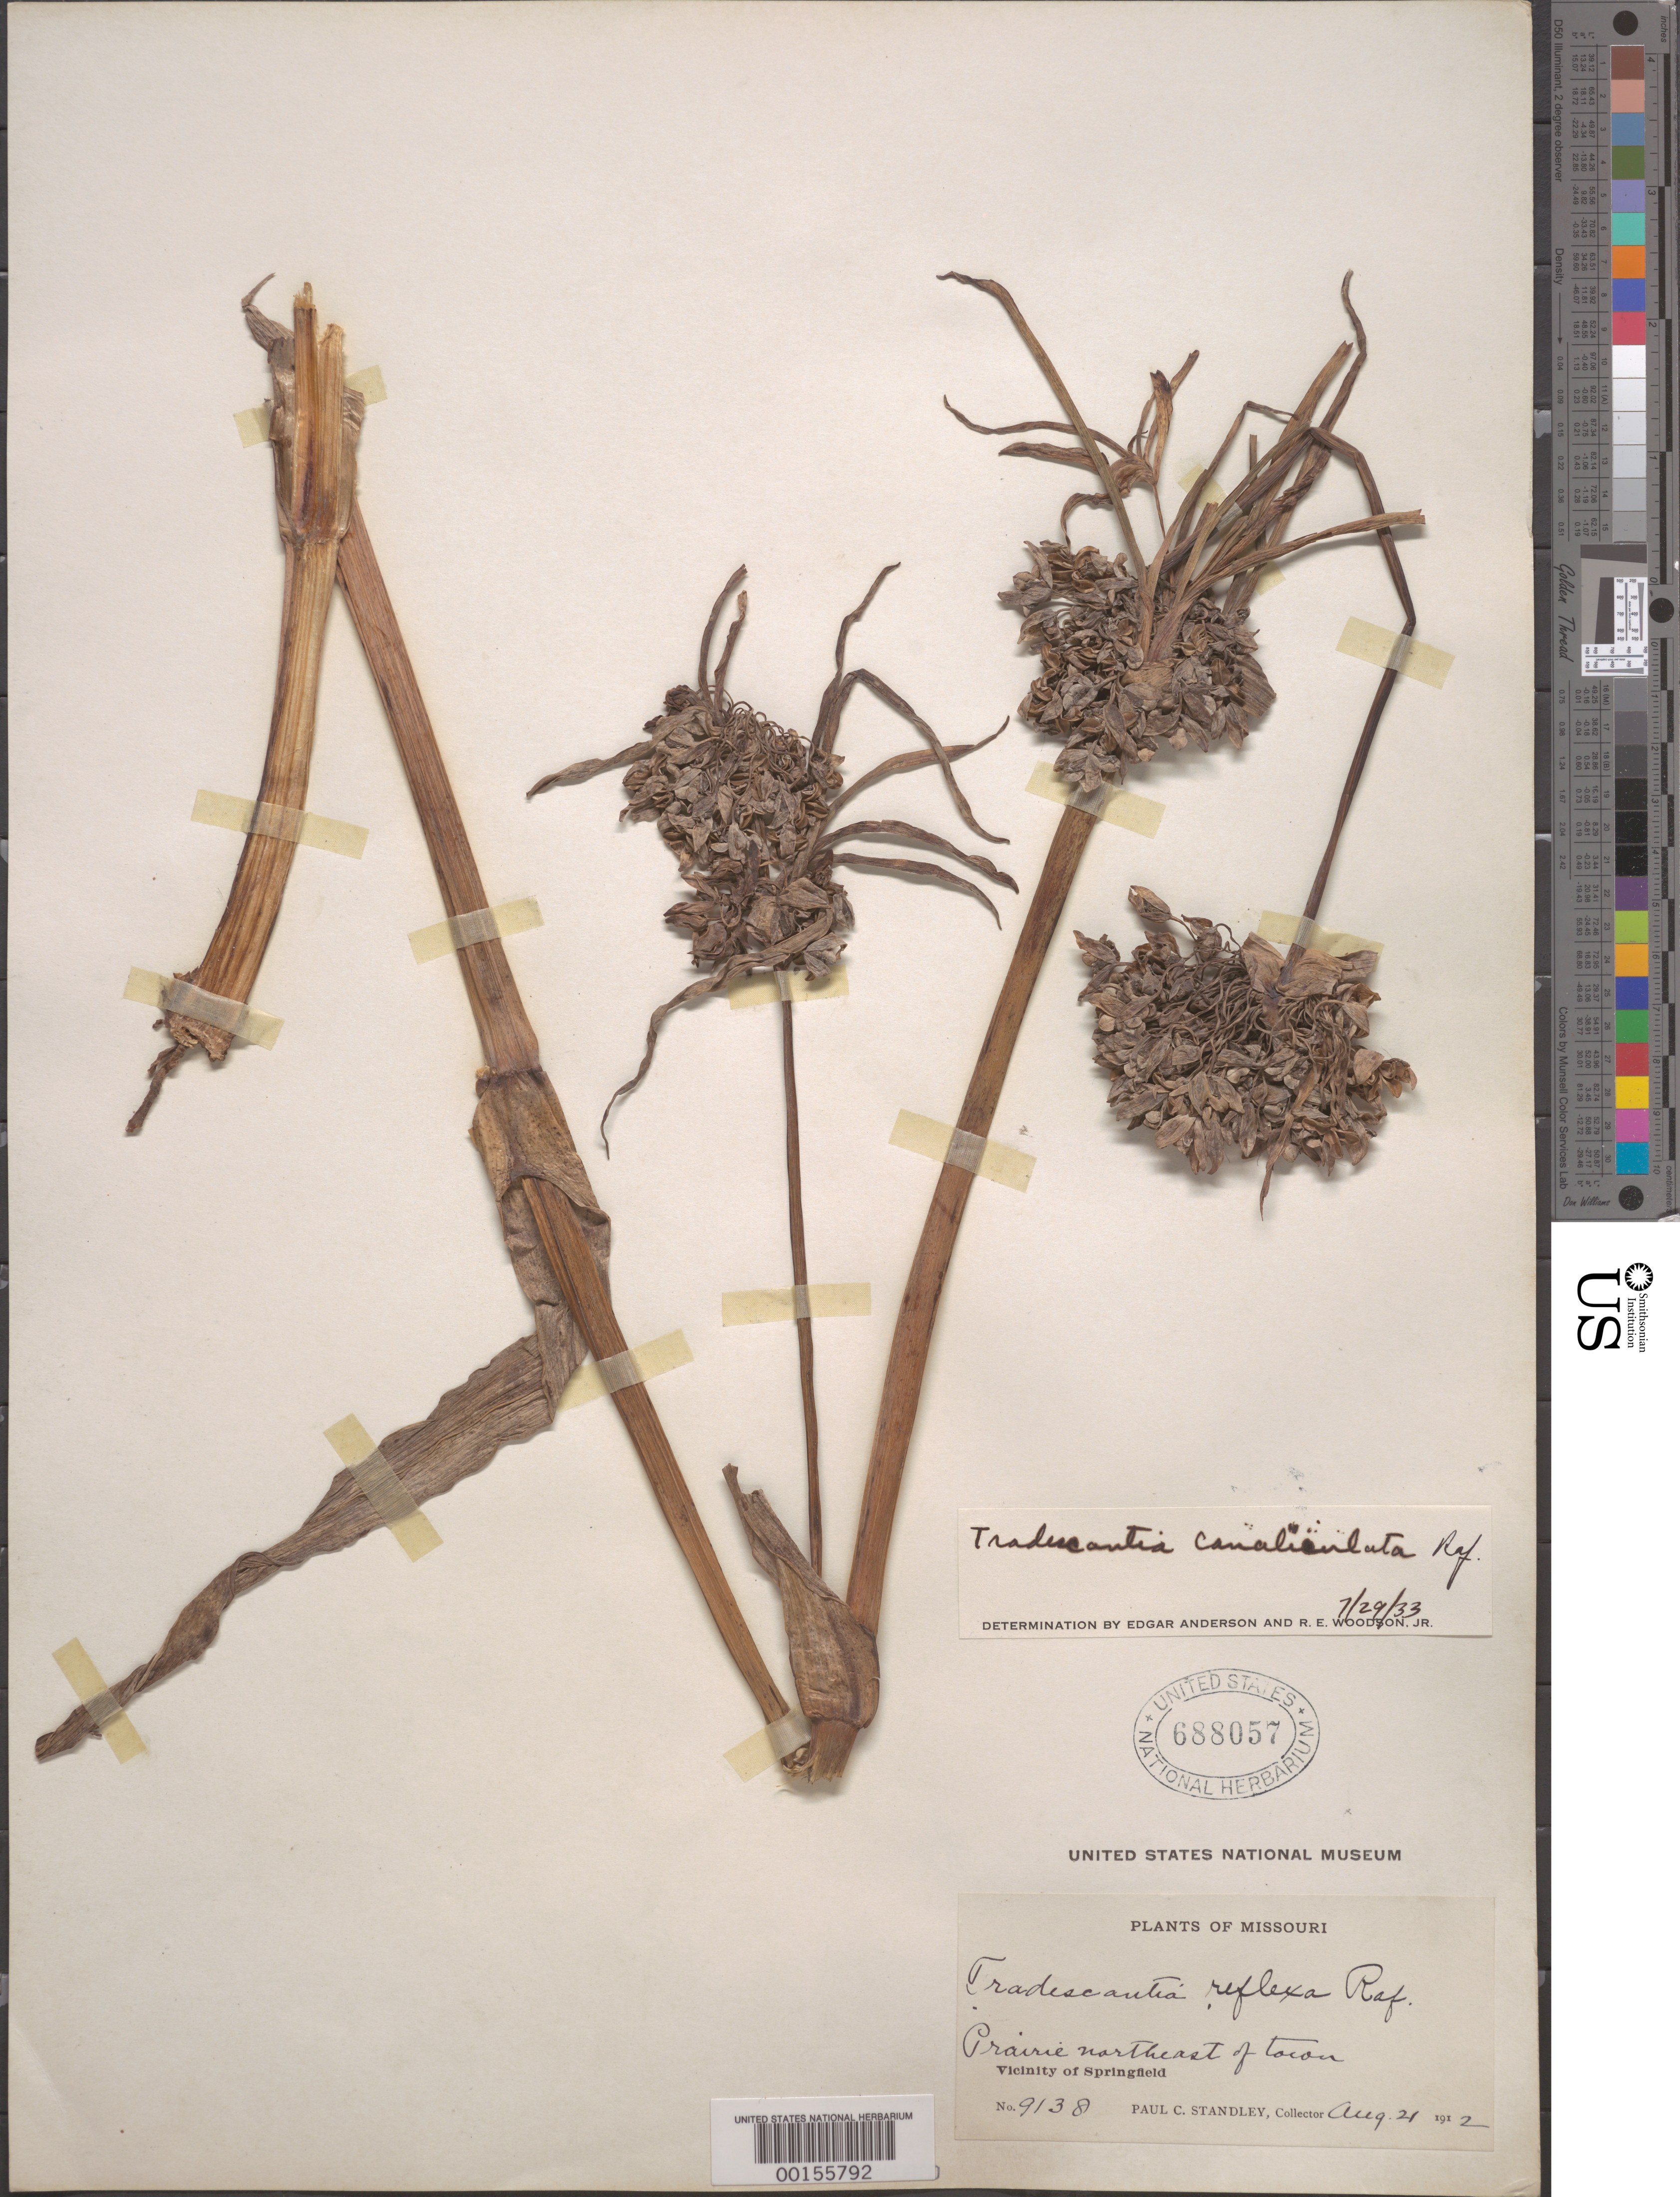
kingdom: Plantae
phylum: Tracheophyta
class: Liliopsida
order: Commelinales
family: Commelinaceae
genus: Tradescantia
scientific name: Tradescantia ohiensis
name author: Raf.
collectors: P. C. Standley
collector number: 9138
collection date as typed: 21 Aug 1912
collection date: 1912-08-21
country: United States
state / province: Missouri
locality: Near springfield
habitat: Prairie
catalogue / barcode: US 688057